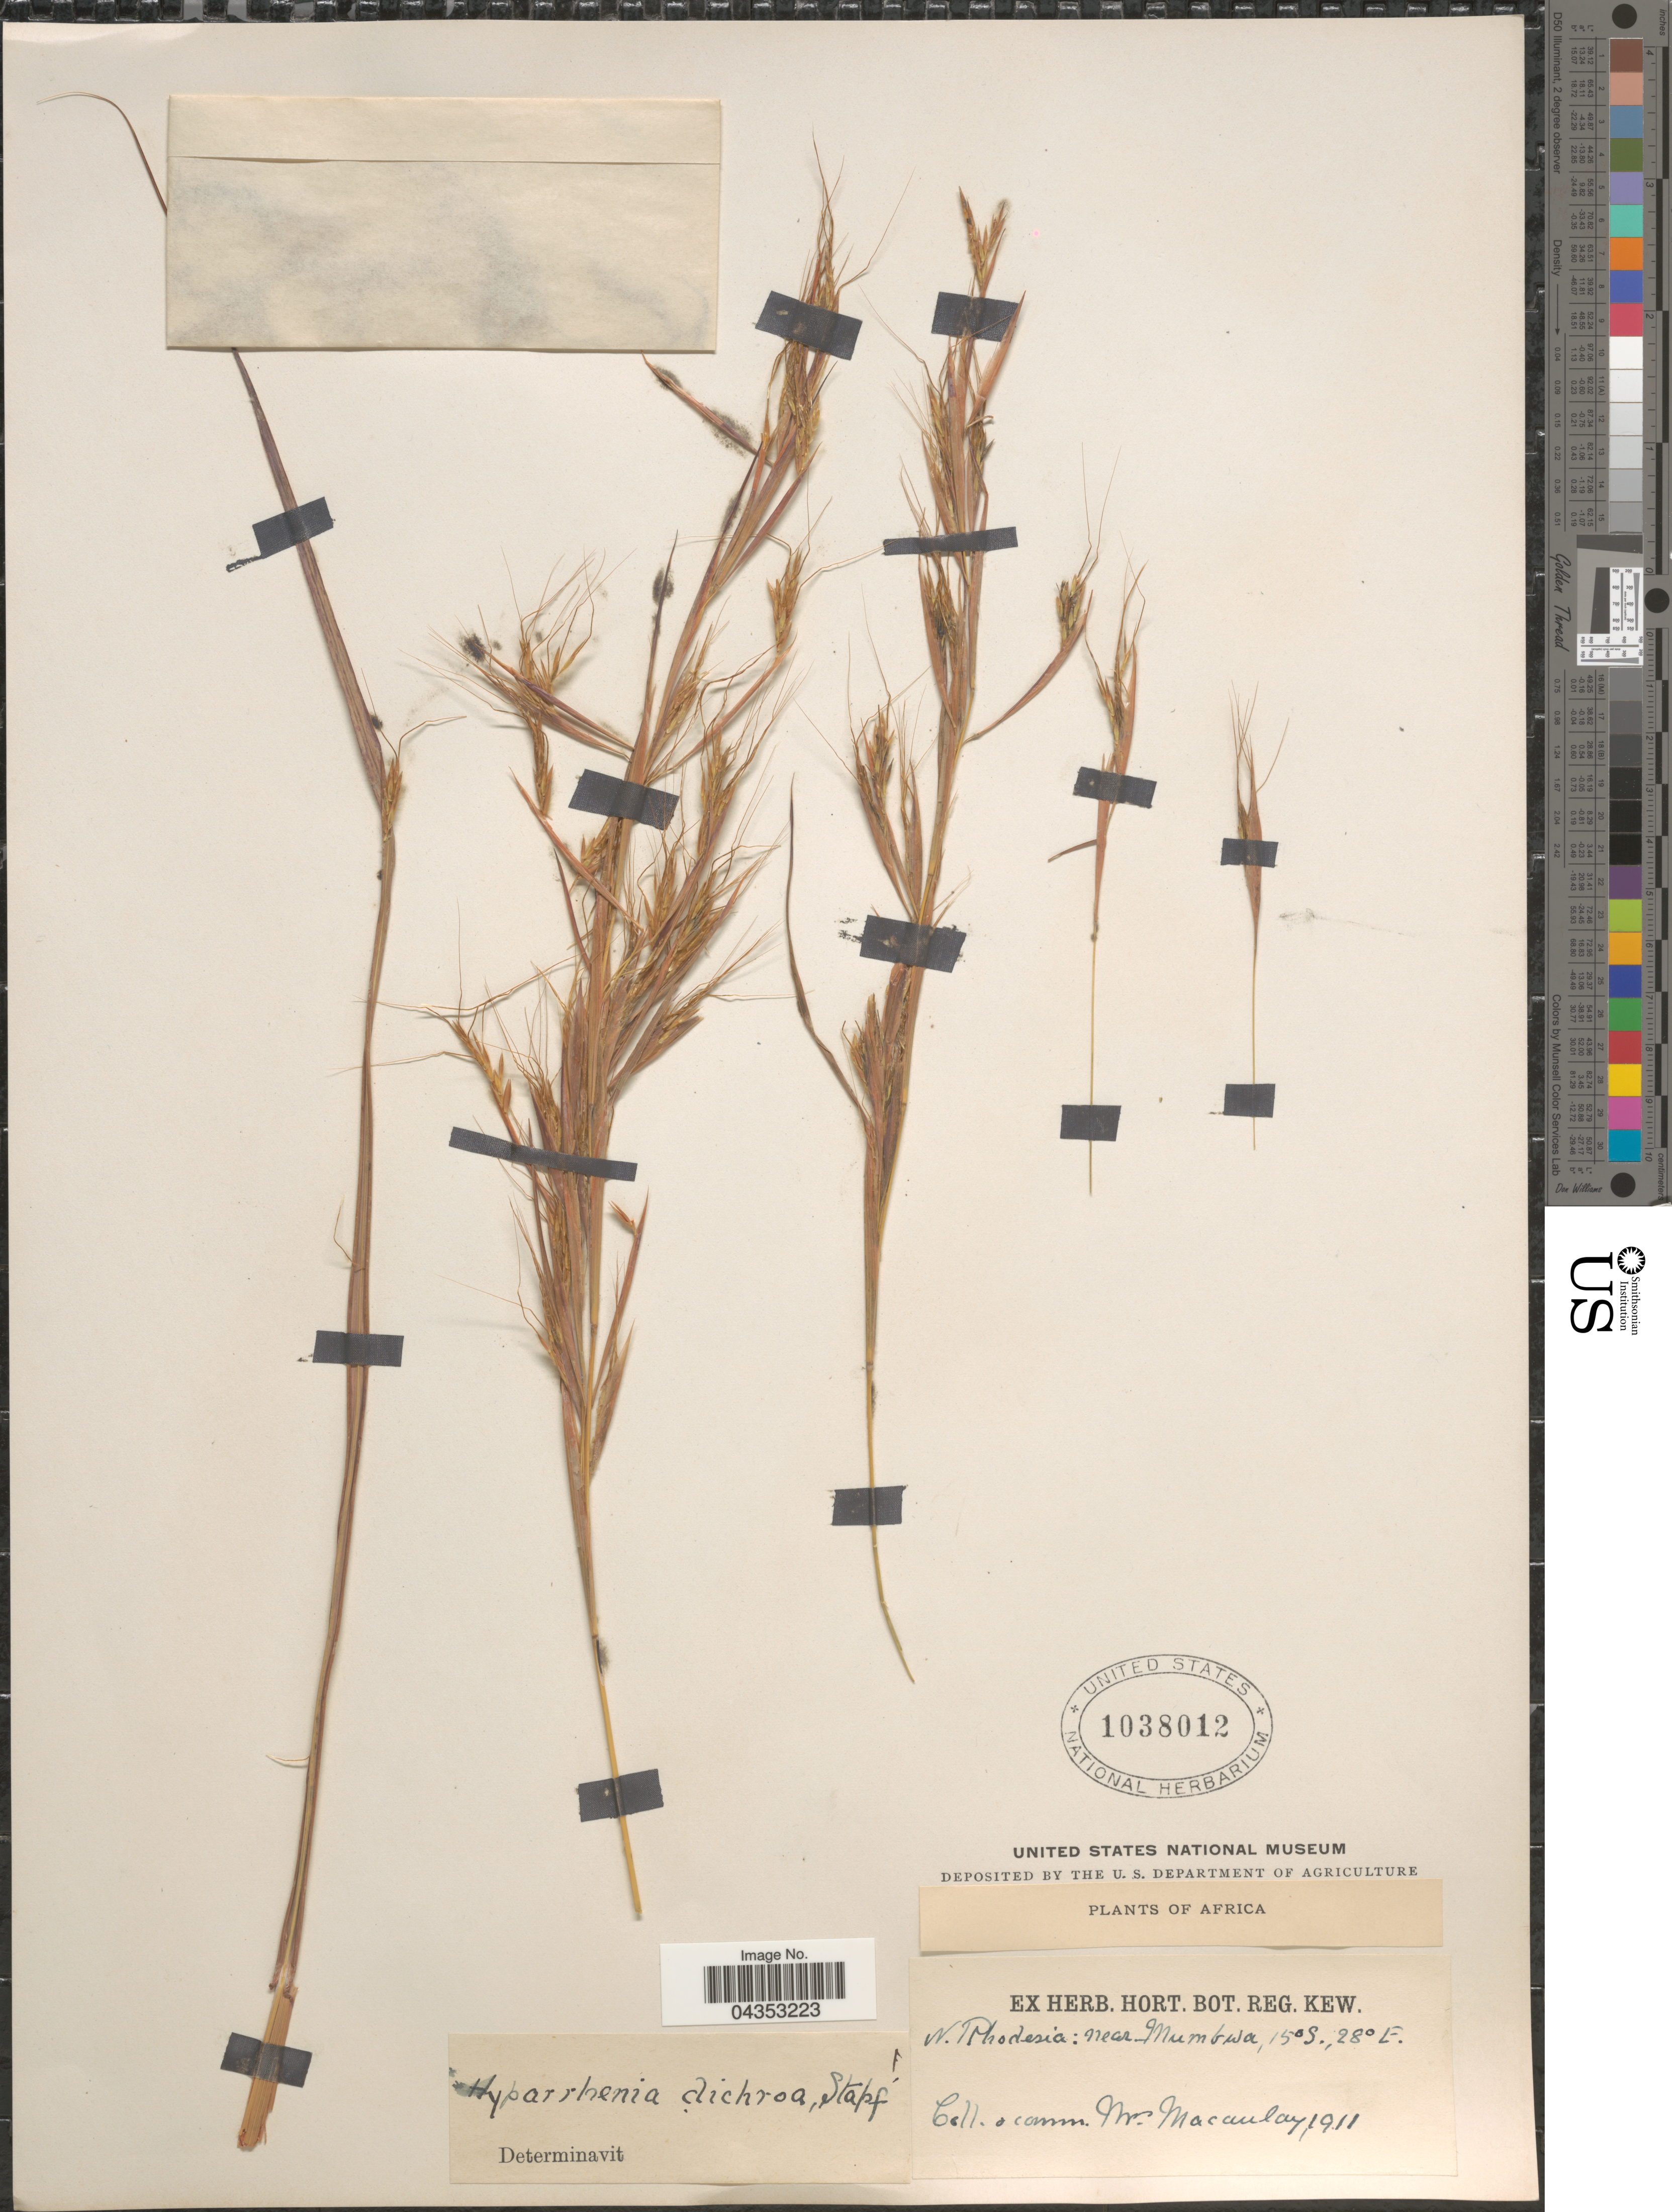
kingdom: Plantae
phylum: Tracheophyta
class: Liliopsida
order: Poales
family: Poaceae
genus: Hyparrhenia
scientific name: Hyparrhenia dichroa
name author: (Steud.) Stapf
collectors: Macaulay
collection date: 1911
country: Zimbabwe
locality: W. Rhodesia: near Mumbwa.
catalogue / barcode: US 1038012